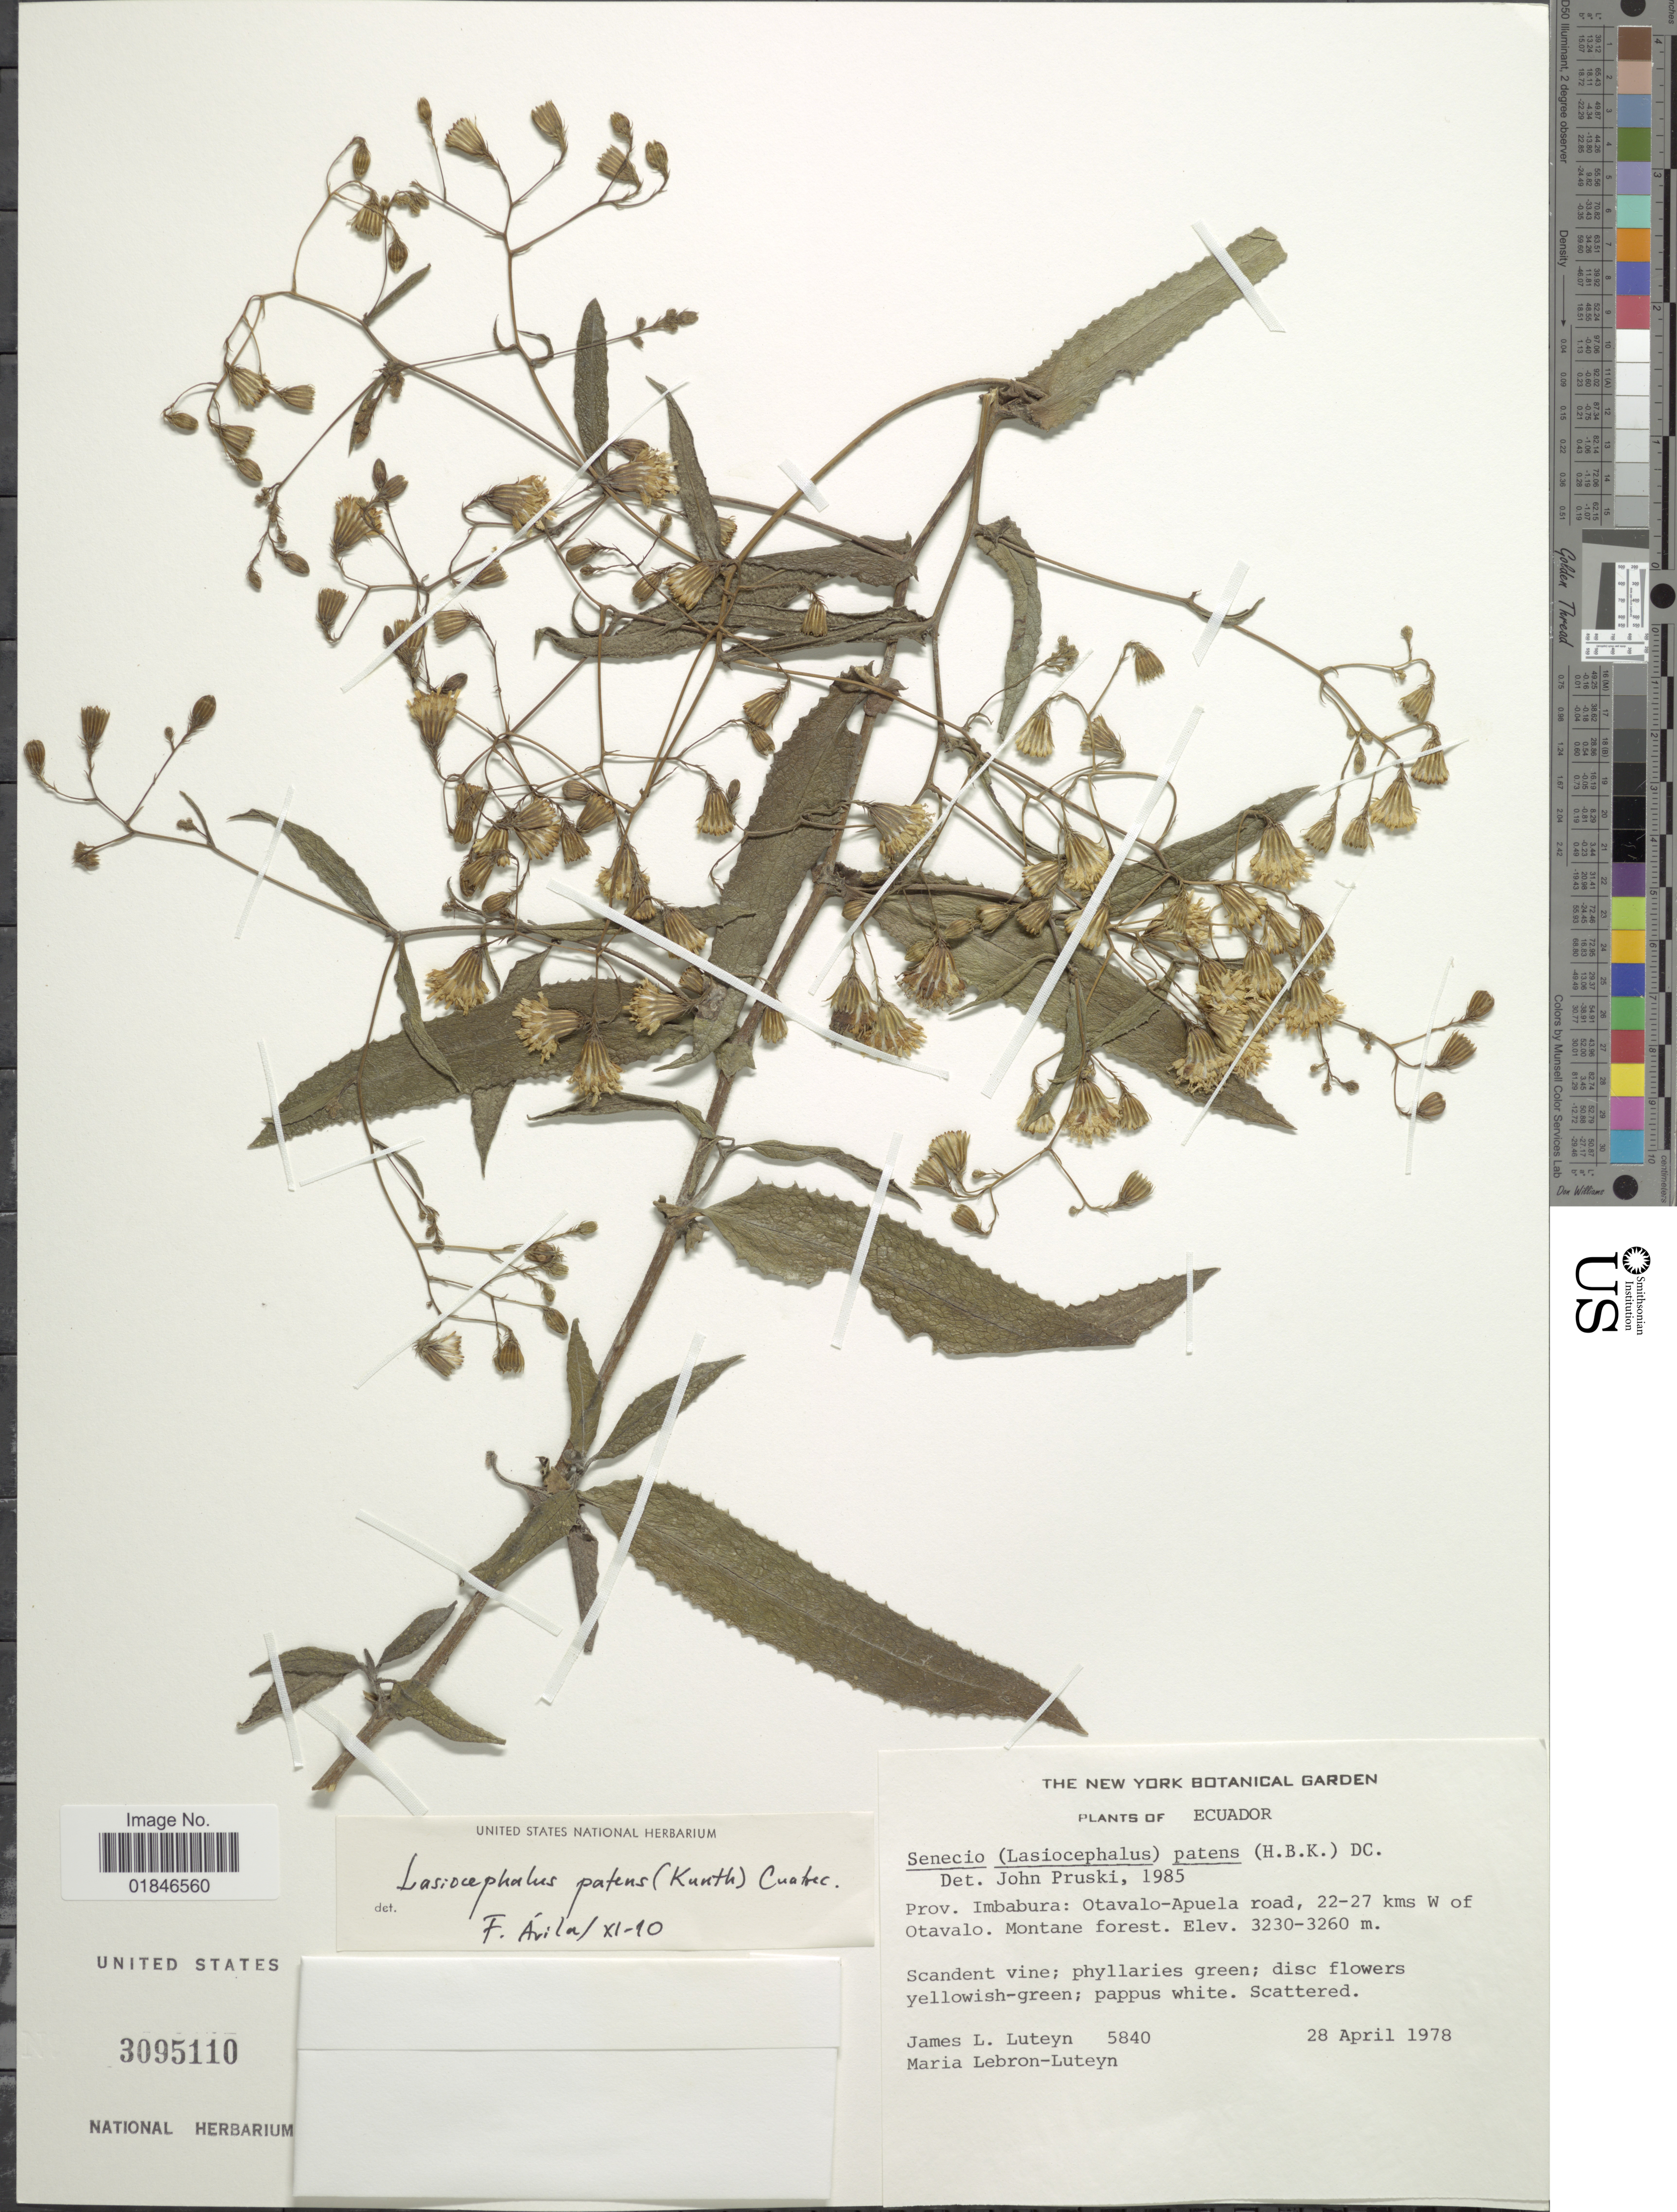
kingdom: Plantae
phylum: Tracheophyta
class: Magnoliopsida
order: Asterales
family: Asteraceae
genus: Senecio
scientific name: Senecio patens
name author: (Kunth) DC.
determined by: Salomon, Luciana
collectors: J. L. Luteyn & M. L. Lebrón-Luteyn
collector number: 5840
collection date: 1978-04-28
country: Ecuador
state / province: Imbabura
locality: Prov. Imbabura: Otavalo-Apuela road, 22-27 kms W of Otavalo. Montane forest.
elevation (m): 3230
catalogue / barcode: US 3095110